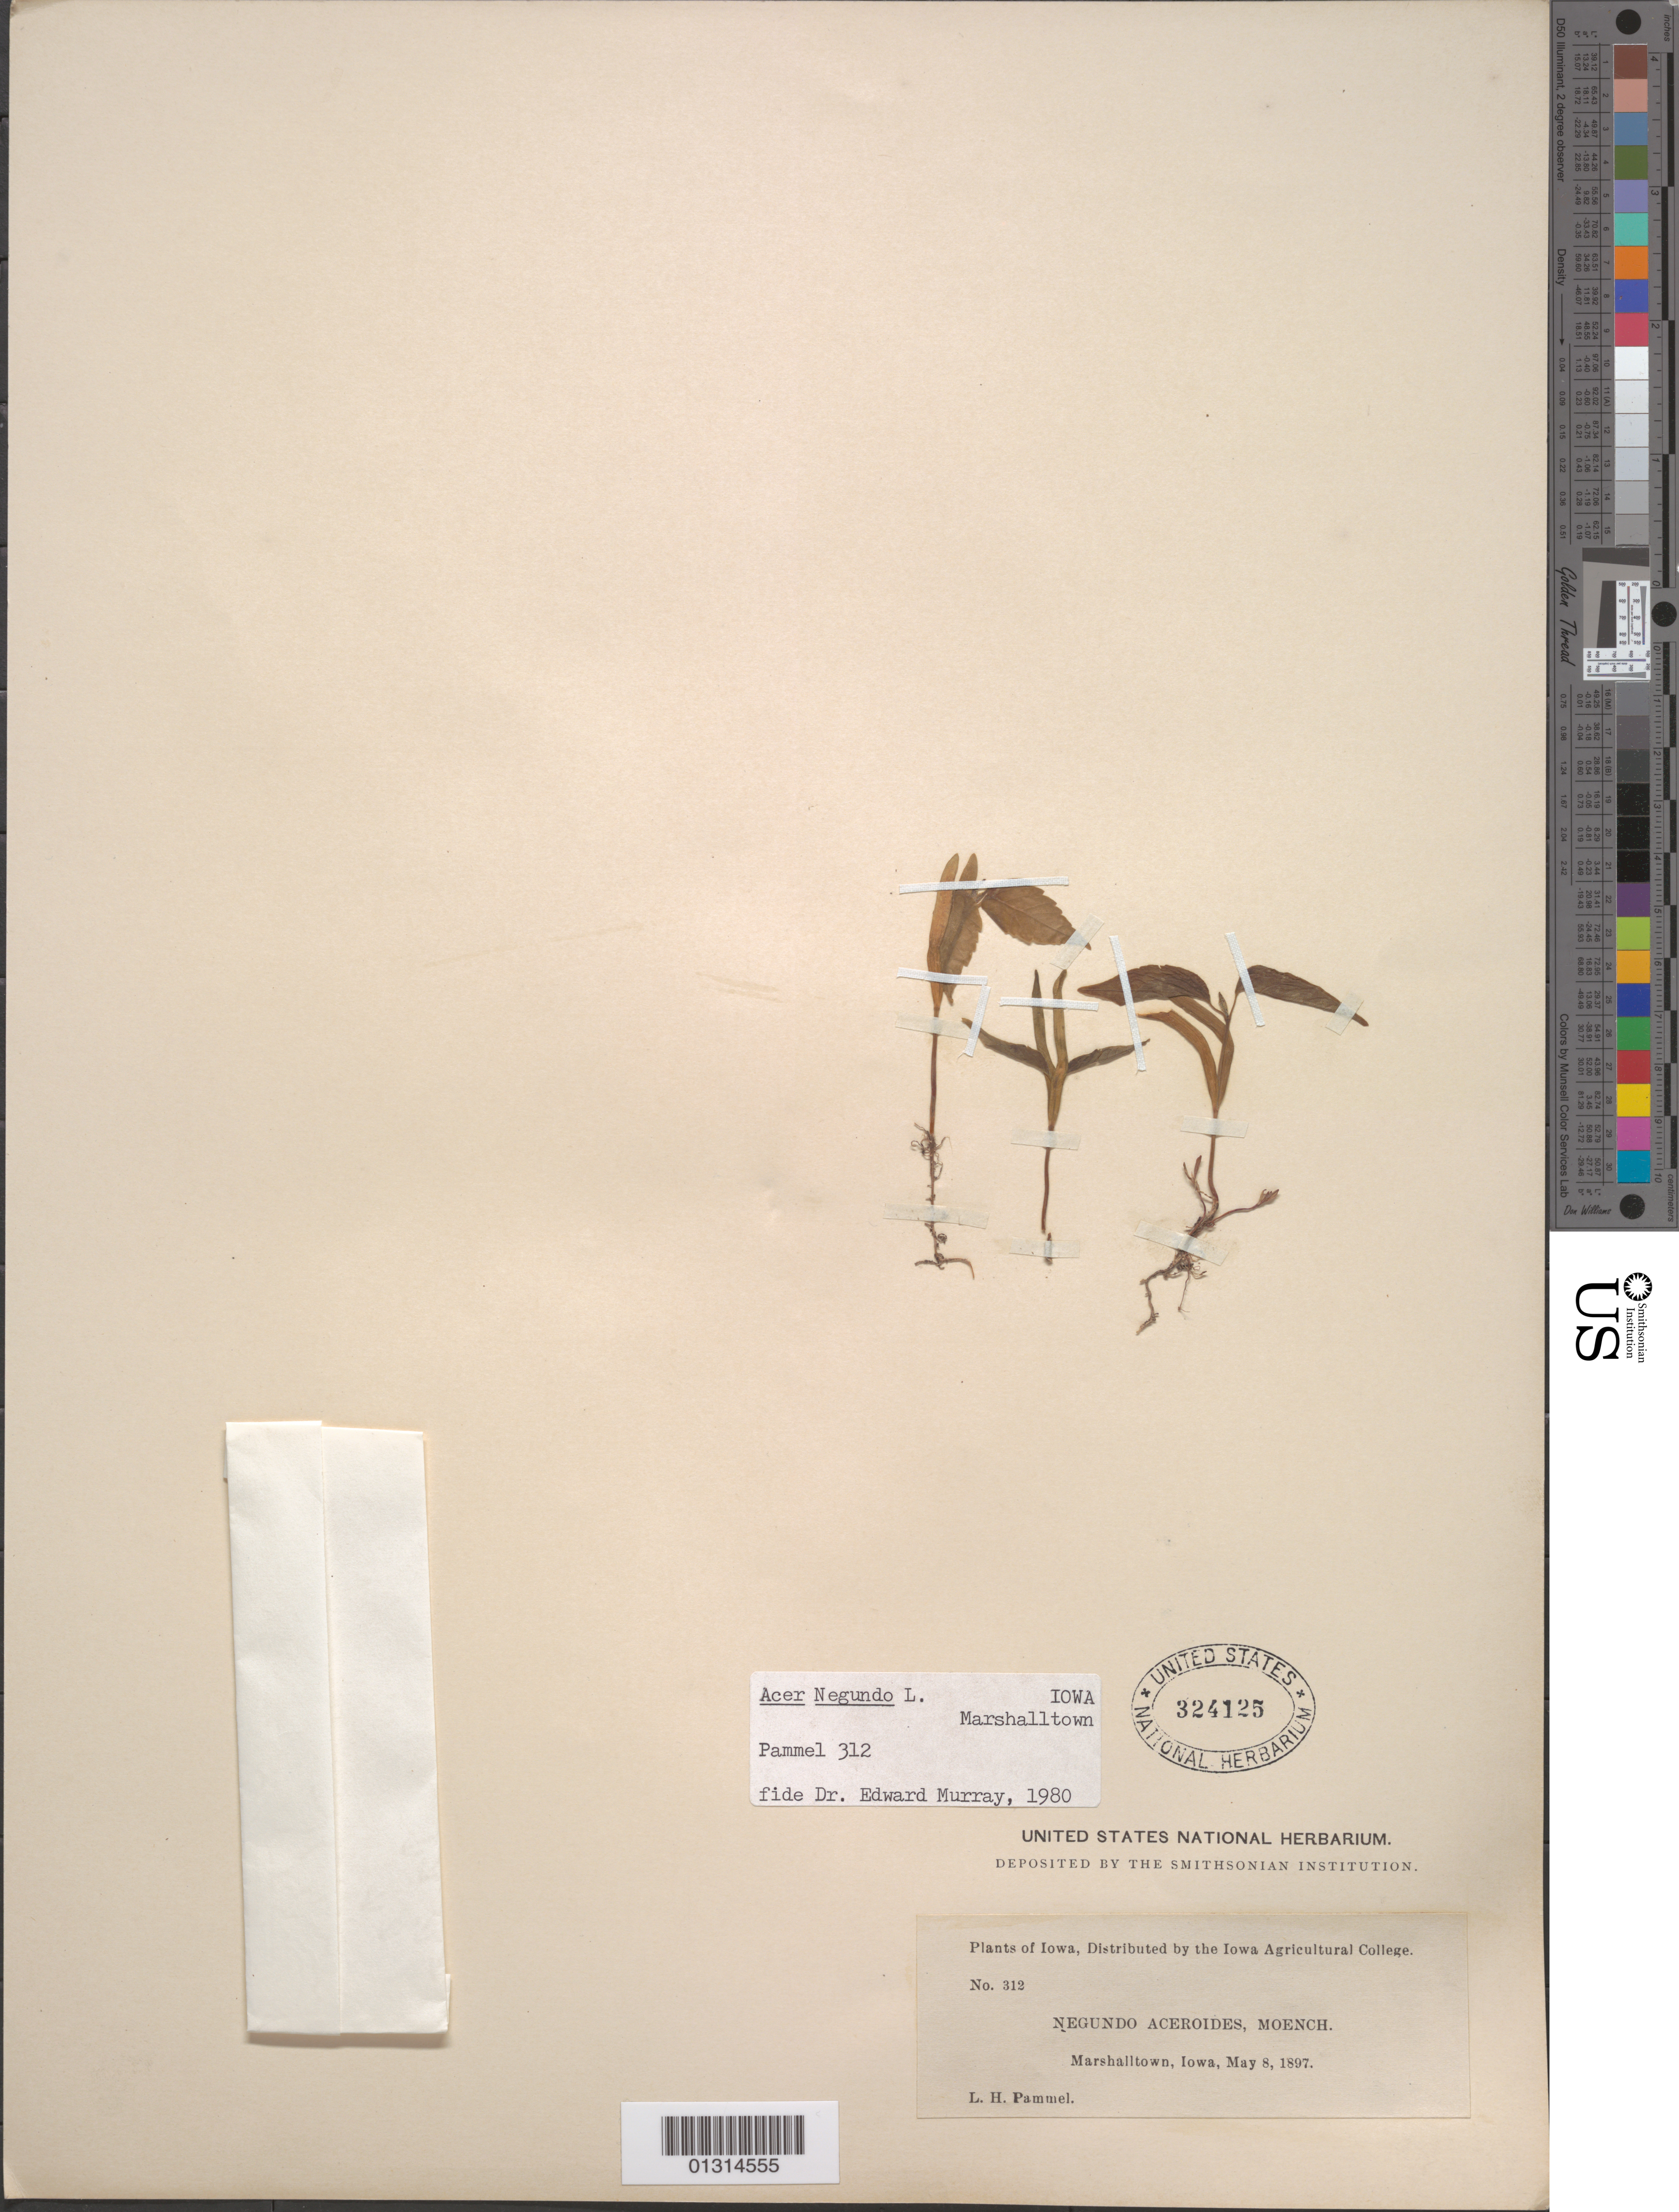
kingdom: Plantae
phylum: Tracheophyta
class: Magnoliopsida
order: Sapindales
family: Sapindaceae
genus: Acer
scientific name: Acer negundo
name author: L.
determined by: Murray, Edward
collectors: L. Pammel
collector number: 312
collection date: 1897-05-08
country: United States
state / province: Iowa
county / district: Marshall County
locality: Marshalltown.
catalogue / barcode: US 324125